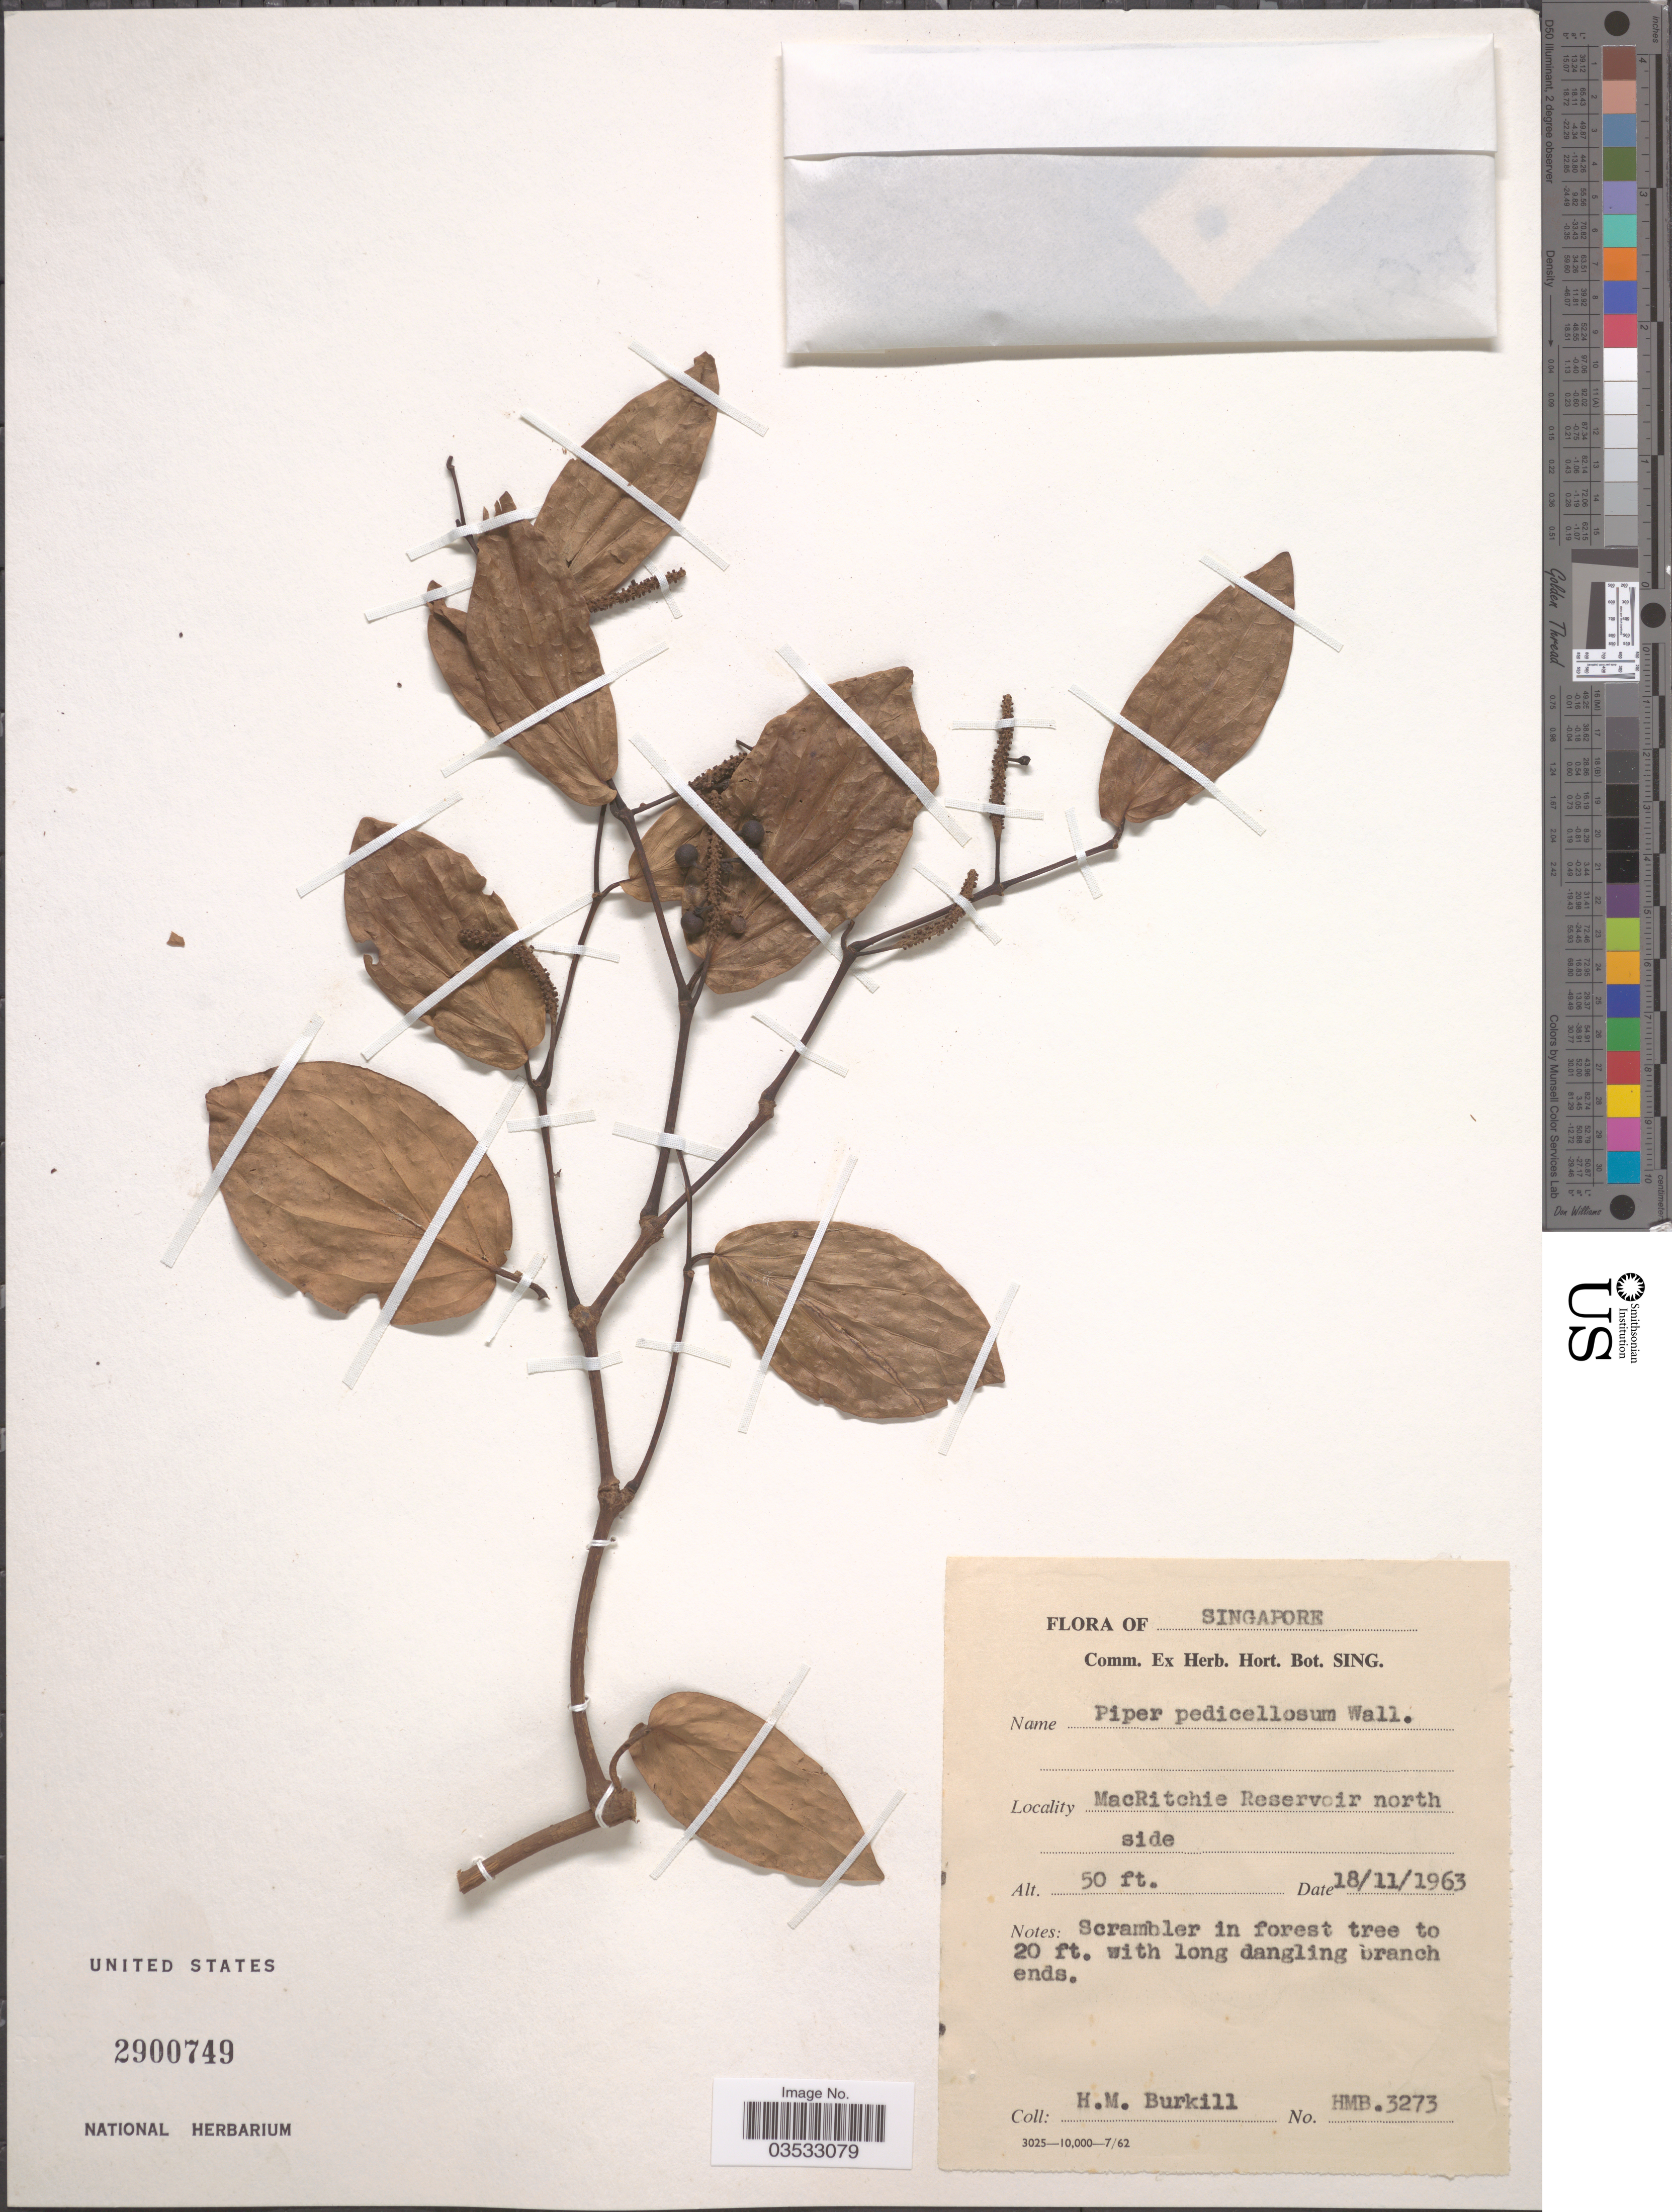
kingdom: Plantae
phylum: Tracheophyta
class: Magnoliopsida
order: Piperales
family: Piperaceae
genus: Piper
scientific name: Piper pedicellosum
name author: Wall.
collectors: H. M. Burkill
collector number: HMB3273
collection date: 1963-11-18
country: Singapore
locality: MacRitchie Reservoir northside.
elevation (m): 15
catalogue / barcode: US 2900749